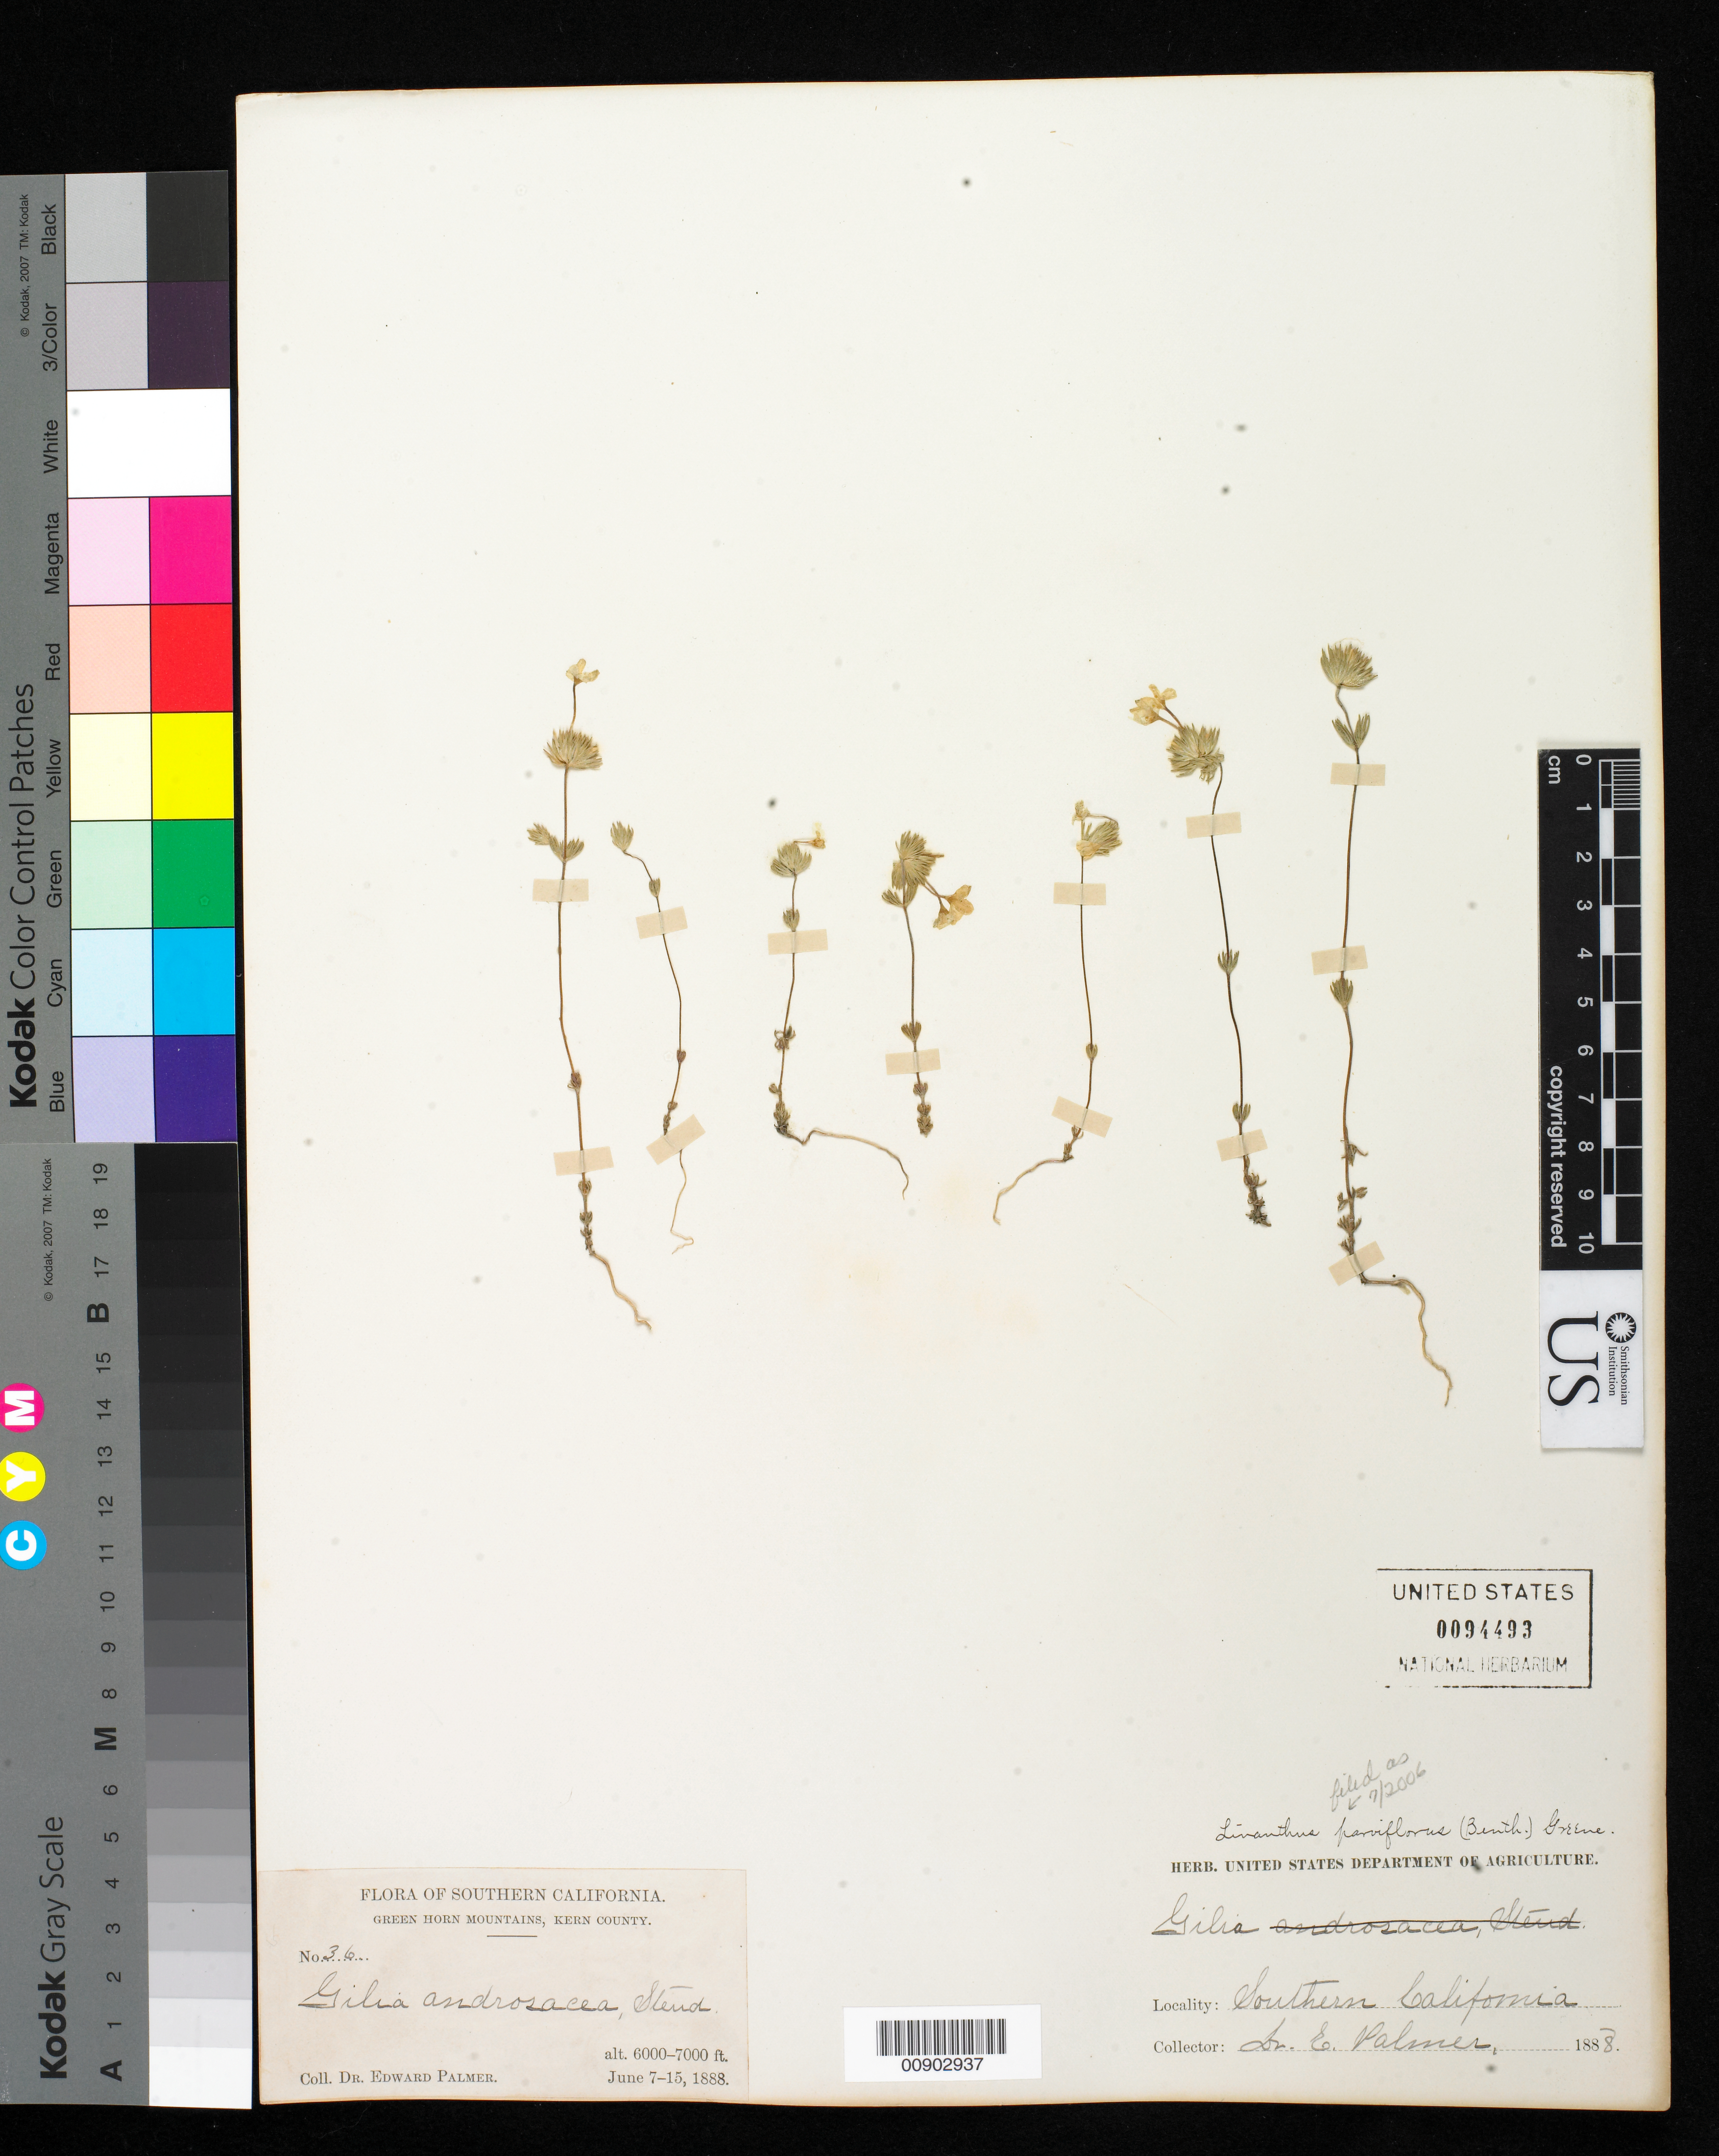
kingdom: Plantae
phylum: Tracheophyta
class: Magnoliopsida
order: Ericales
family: Polemoniaceae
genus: Leptosiphon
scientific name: Leptosiphon parviflorus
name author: Benth.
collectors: E. Palmer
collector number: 36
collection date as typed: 07 Jun 1888 to 15 Jun 1888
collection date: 1888-06-07/1888-06-15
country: United States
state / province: California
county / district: Kern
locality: Green Horn Mountains, Kern County, California.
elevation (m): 1829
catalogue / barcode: US 94493